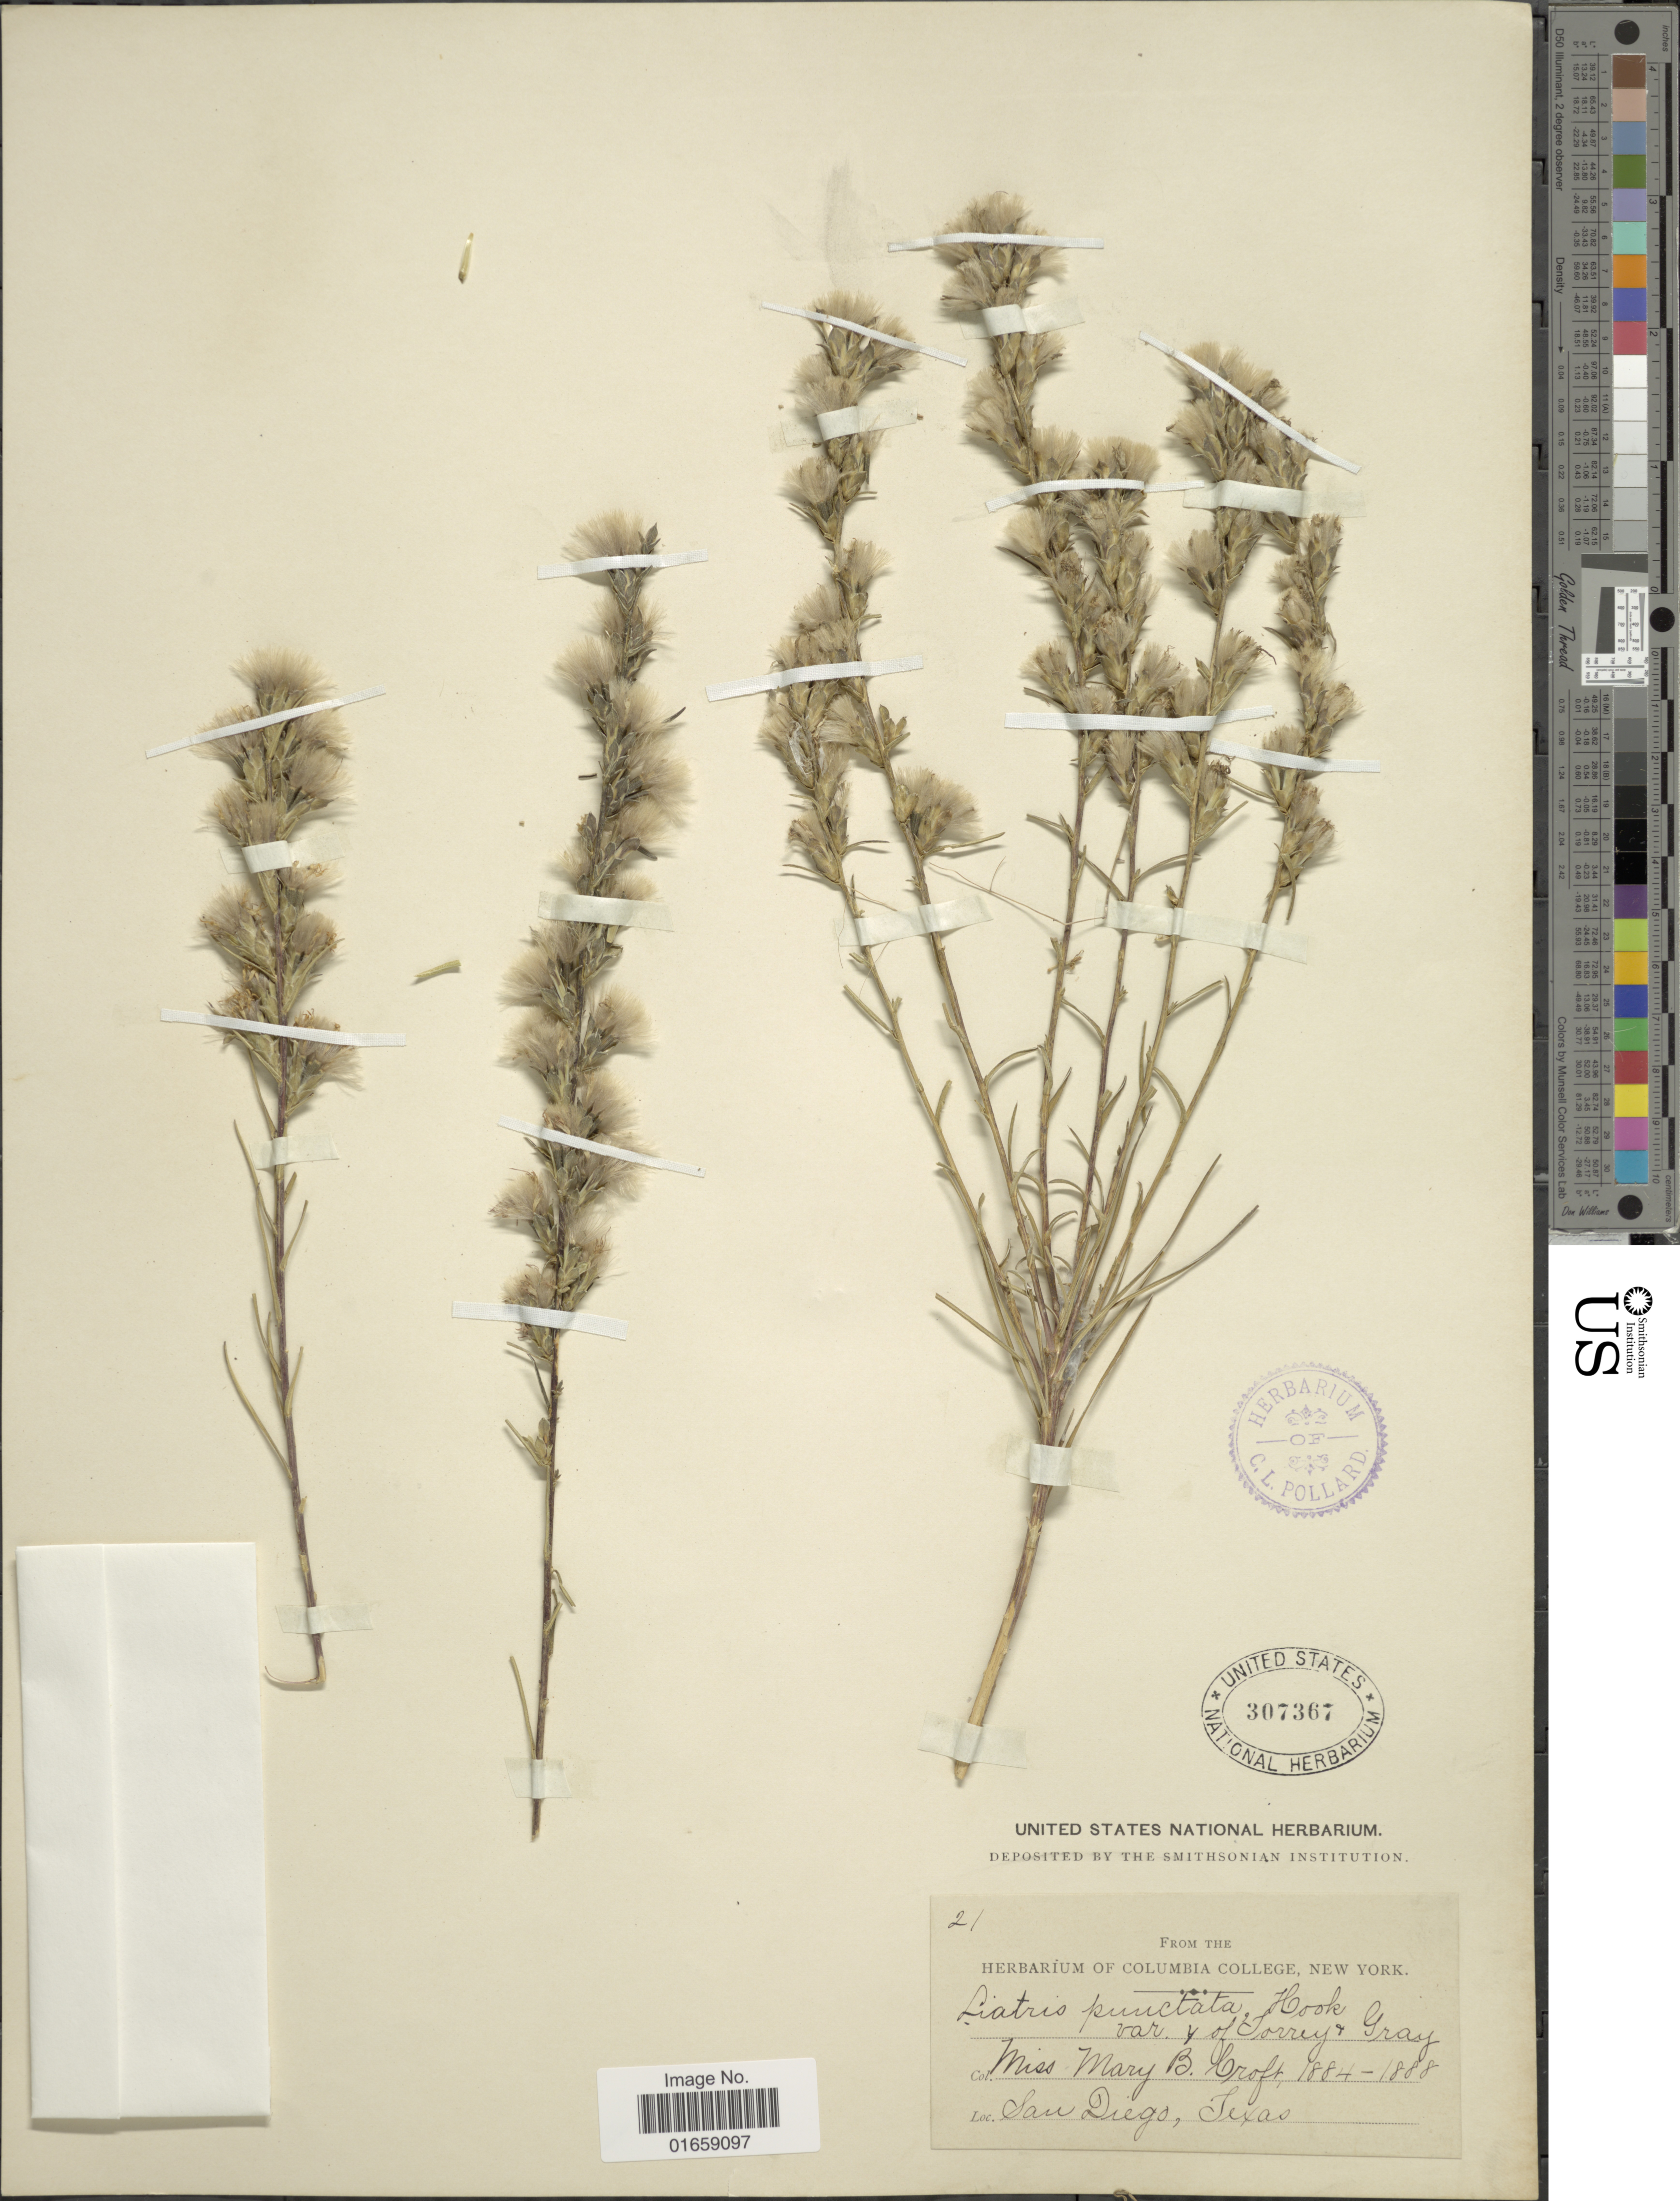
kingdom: Plantae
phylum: Tracheophyta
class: Magnoliopsida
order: Asterales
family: Asteraceae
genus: Liatris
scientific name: Liatris punctata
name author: Hook.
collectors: M. Croft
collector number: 21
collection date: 1884/1888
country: United States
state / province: Texas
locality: San Diego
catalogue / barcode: US 307367